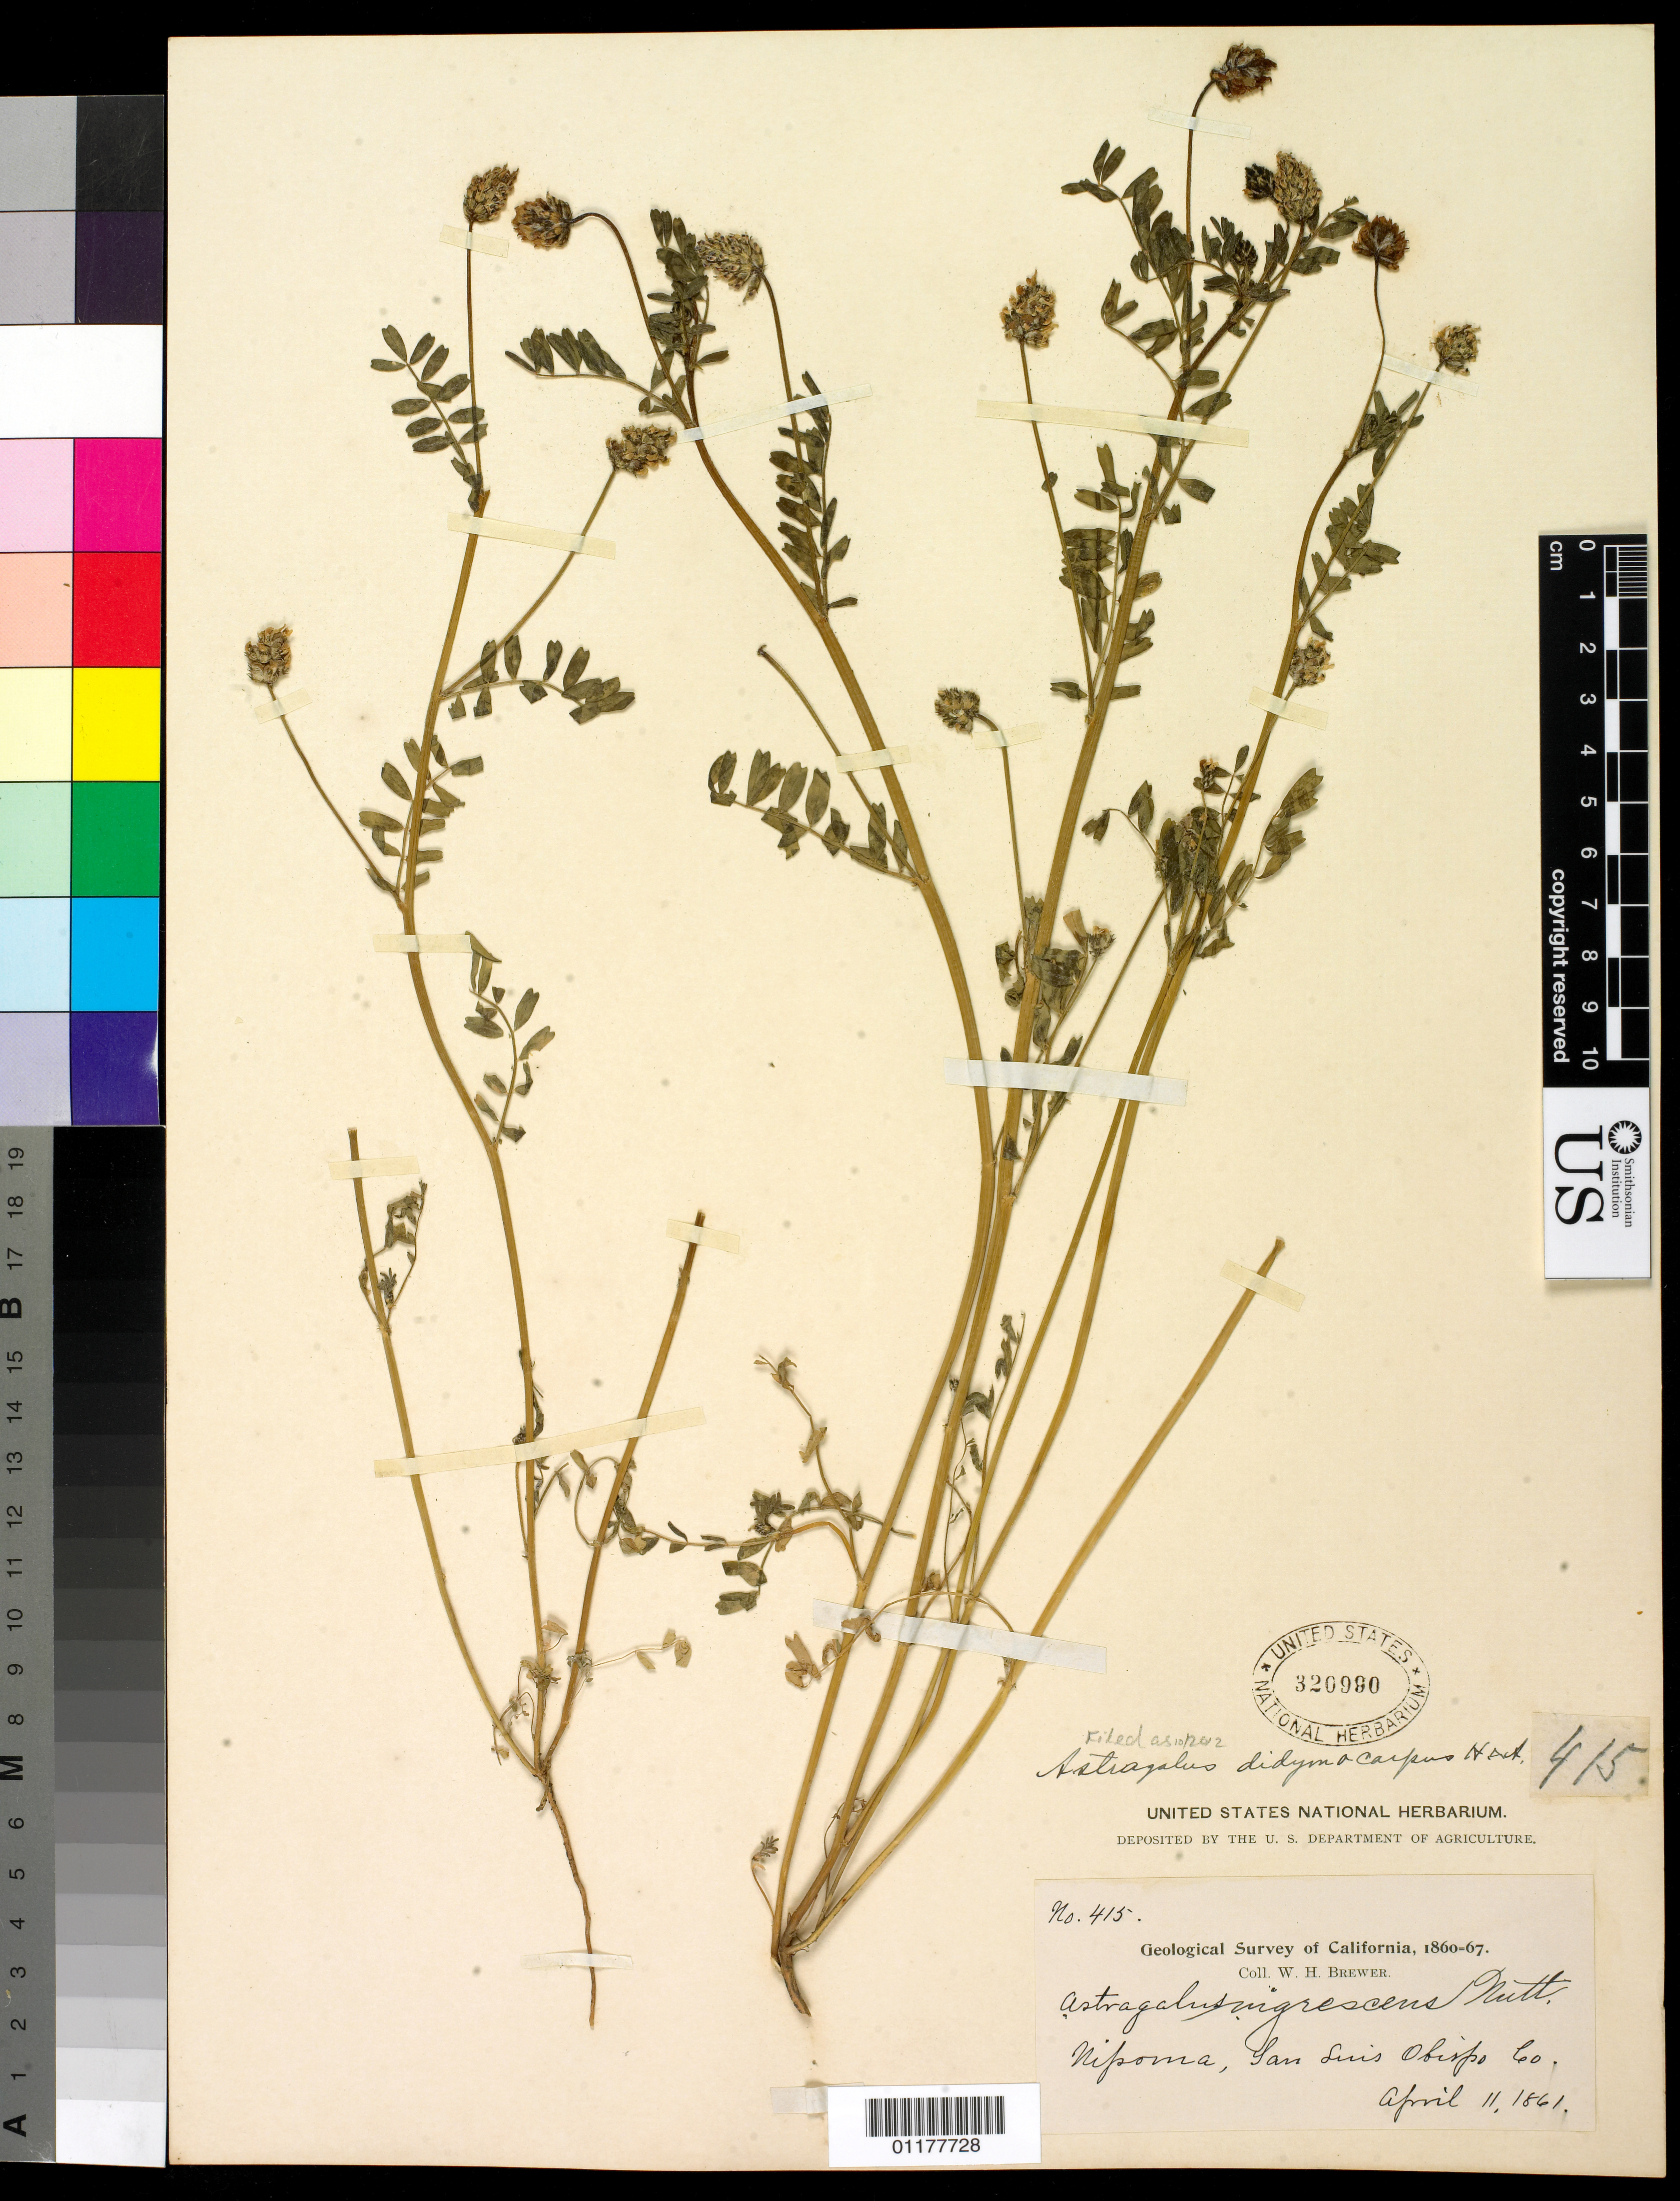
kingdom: Plantae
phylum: Tracheophyta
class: Magnoliopsida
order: Fabales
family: Fabaceae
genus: Astragalus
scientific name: Astragalus didymocarpus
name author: Hook. & Arn.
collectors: W. H. Brewer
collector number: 415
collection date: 1861-04-11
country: United States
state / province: California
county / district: San Luis Obispo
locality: Nipoma.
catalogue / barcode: US 320990